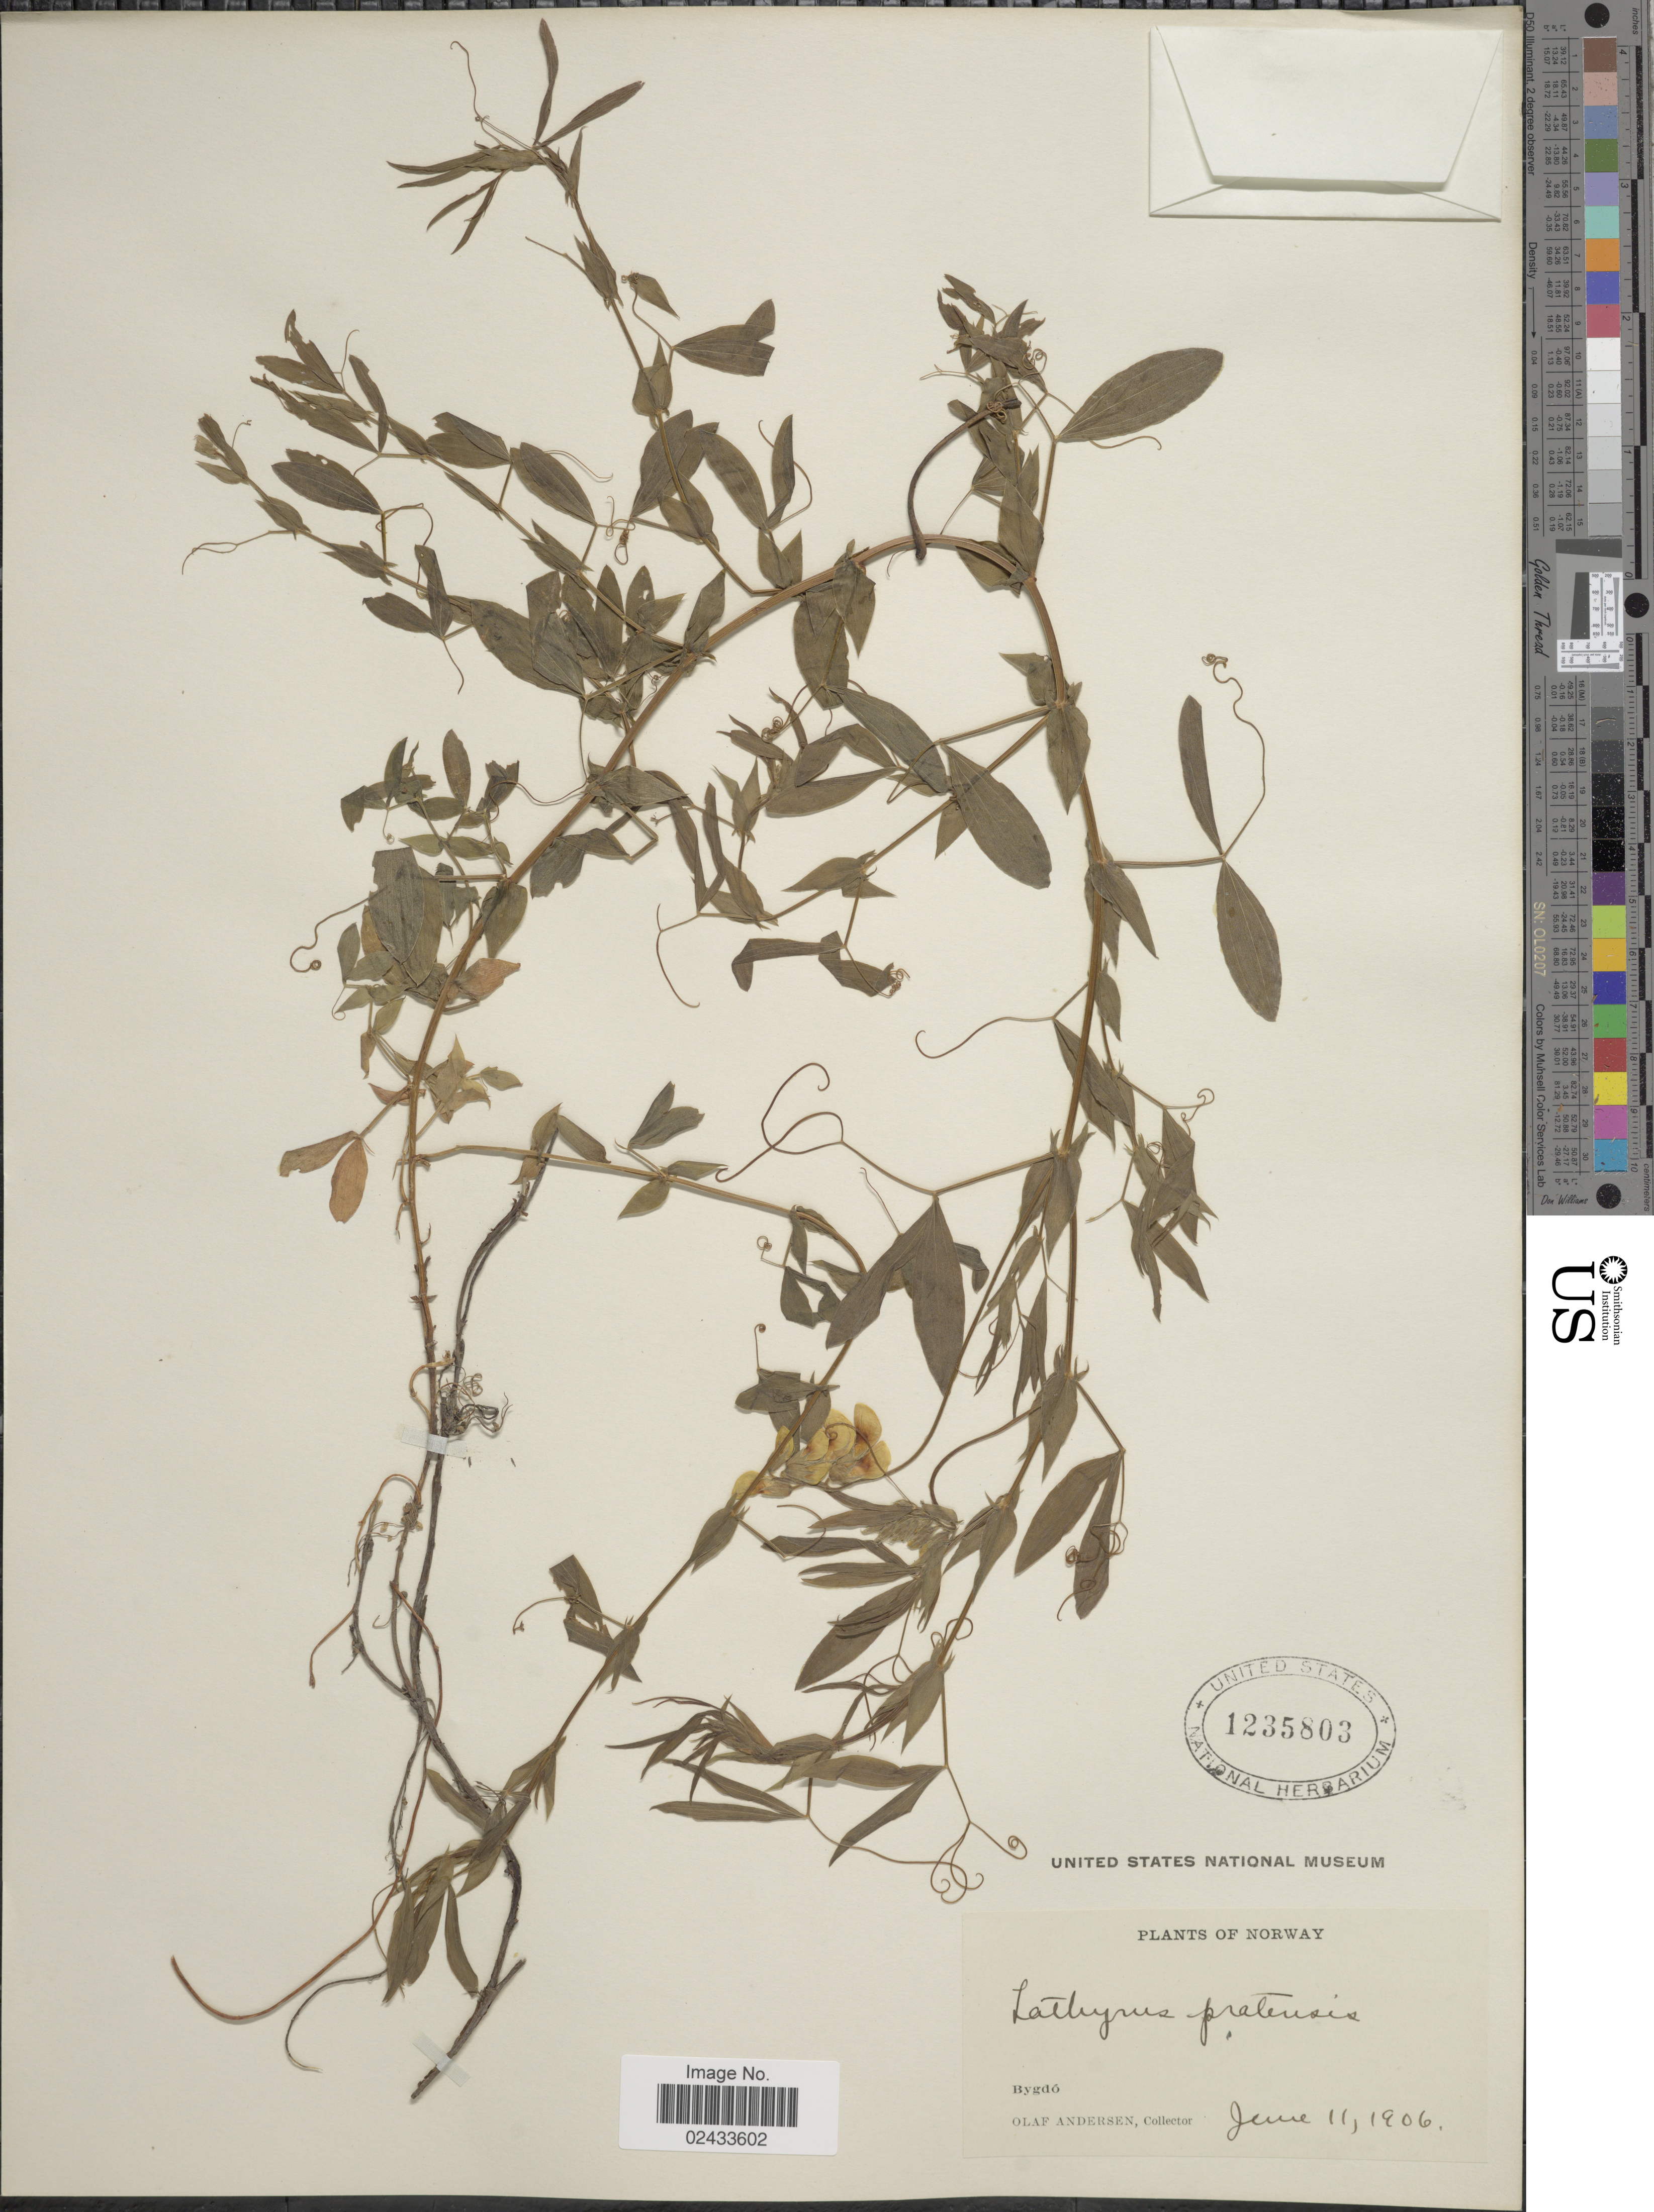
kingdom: Plantae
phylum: Tracheophyta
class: Magnoliopsida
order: Fabales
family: Fabaceae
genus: Lathyrus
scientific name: Lathyrus pratensis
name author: L.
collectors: O. Andersen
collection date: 1906-06-11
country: Norway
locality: Bygdo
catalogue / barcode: US 1235803